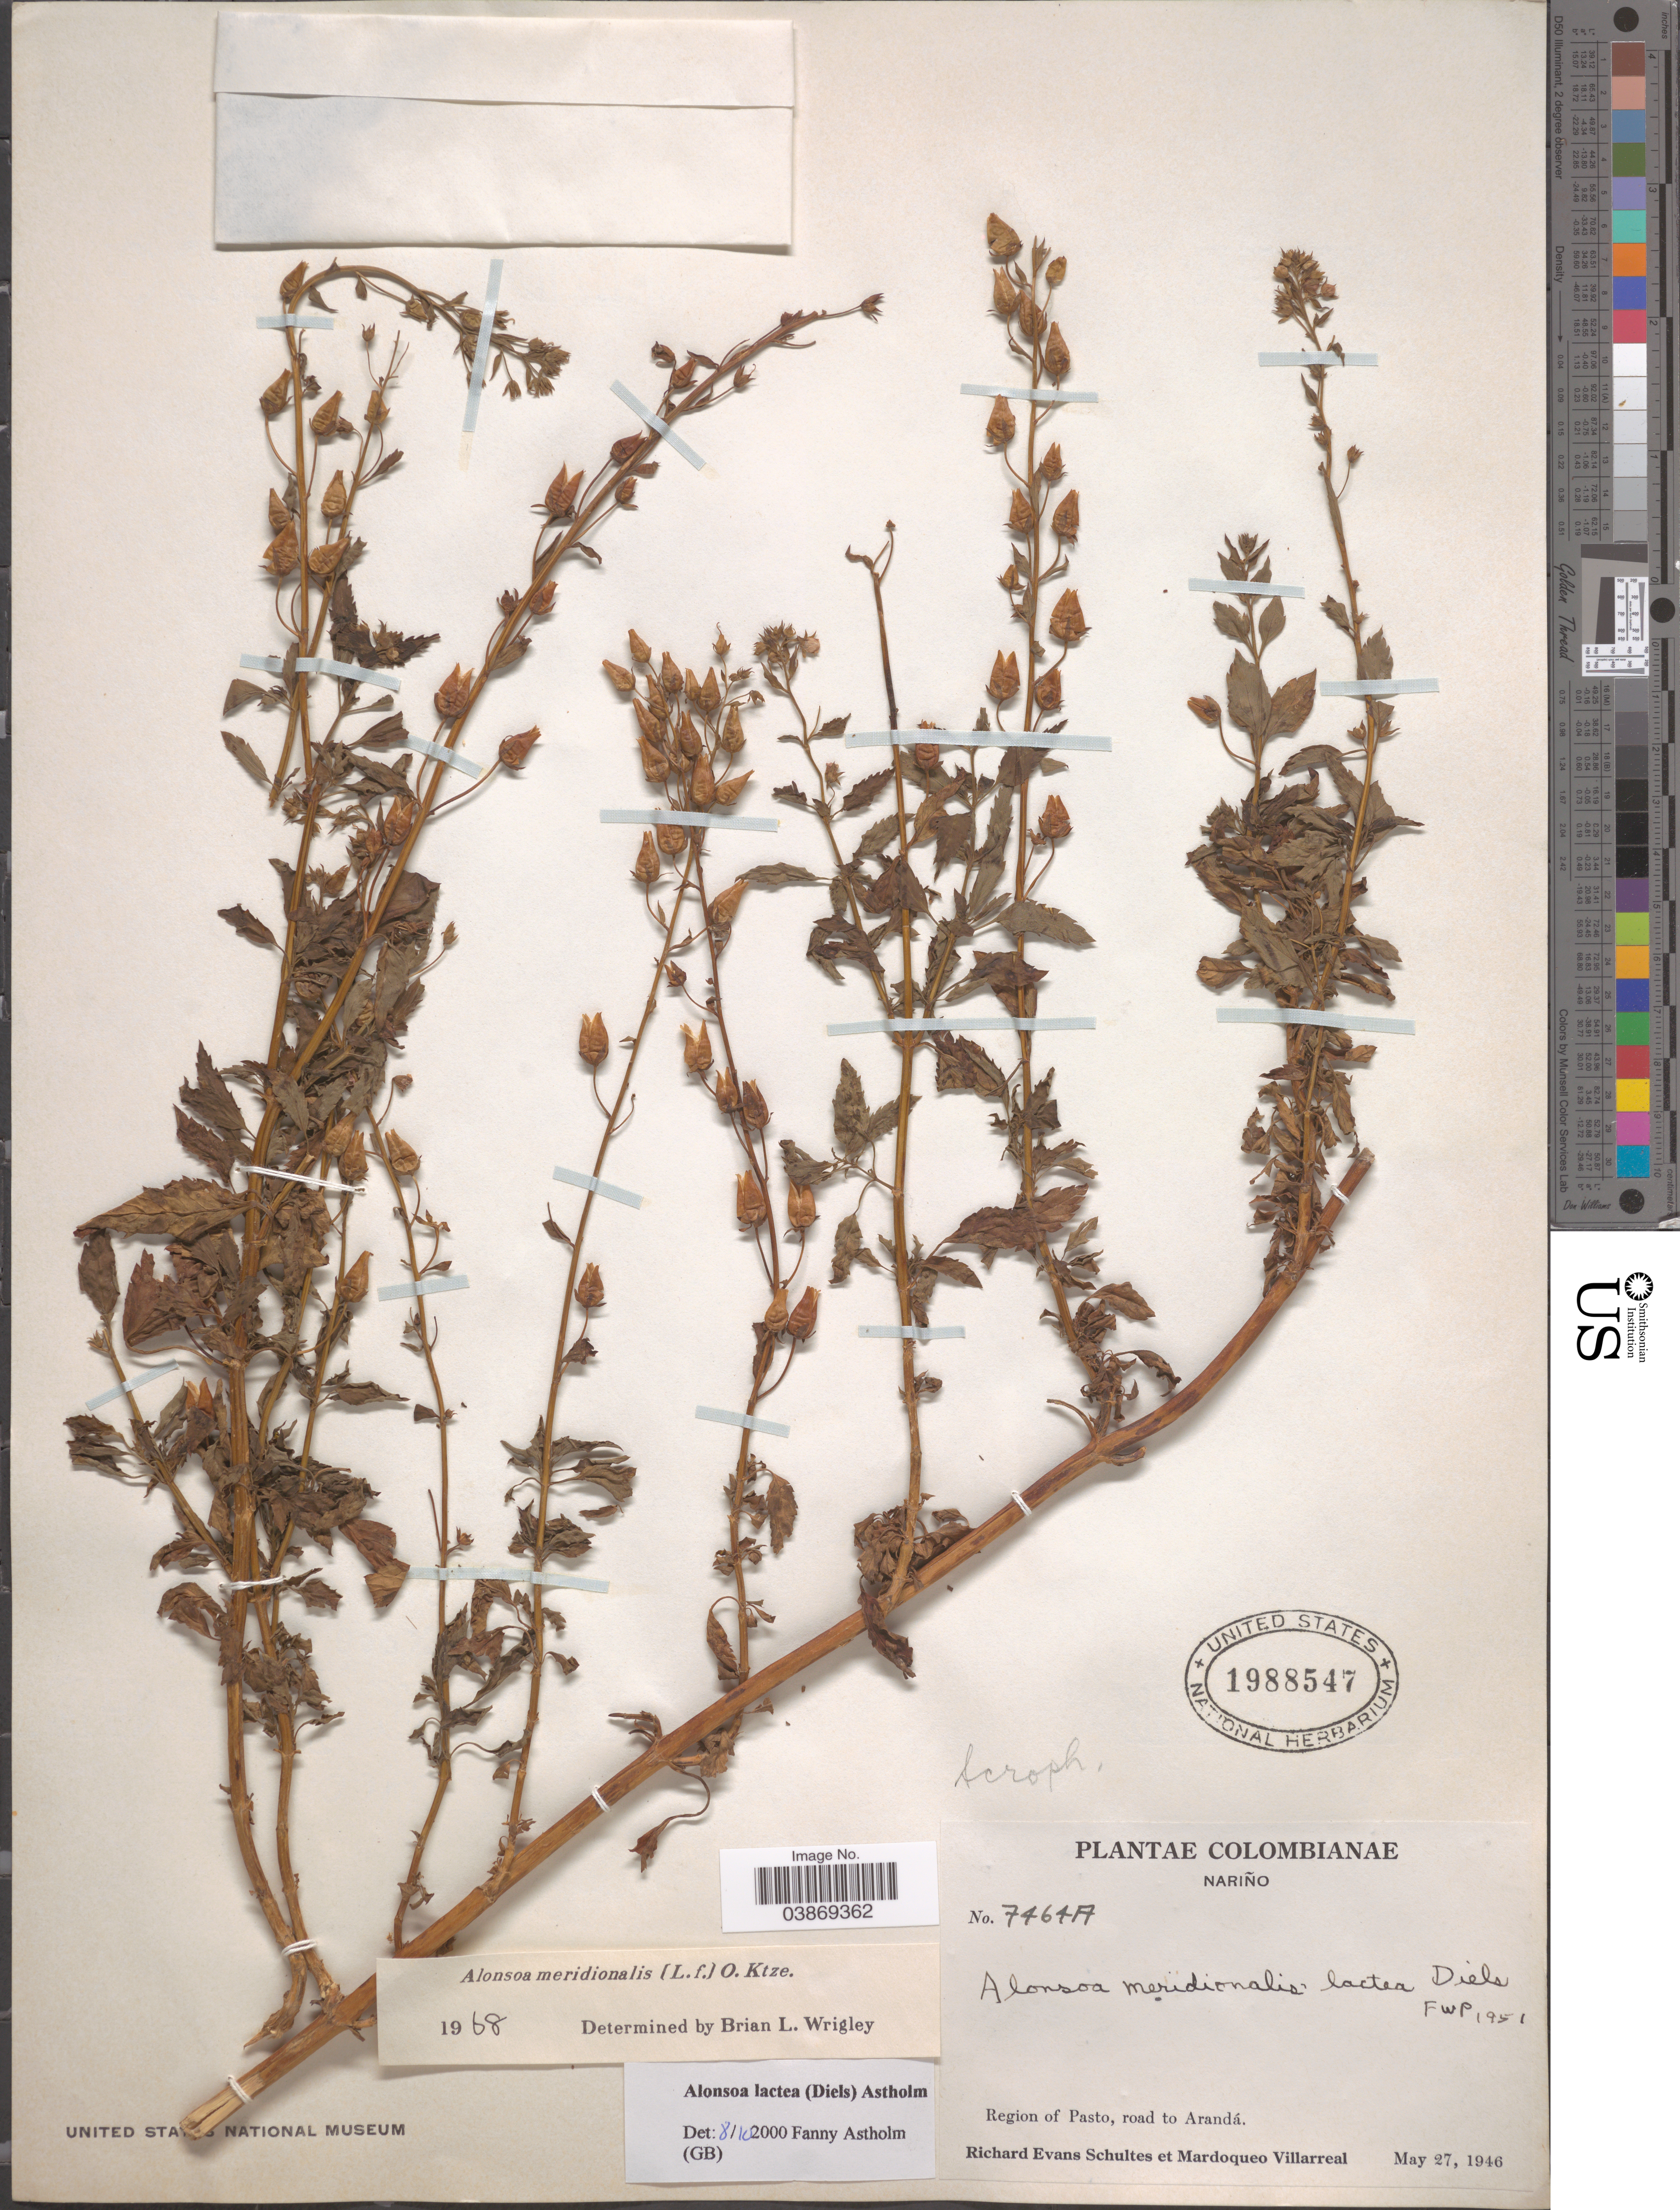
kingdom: Plantae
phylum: Tracheophyta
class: Magnoliopsida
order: Lamiales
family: Scrophulariaceae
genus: Alonsoa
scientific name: Alonsoa lactea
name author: Astholm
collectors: R. E. Schultes & M. Villarreal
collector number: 7464A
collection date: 1946-05-27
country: Colombia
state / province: Nariño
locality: Region of Pasto, road to Arandá.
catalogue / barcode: US 1988547